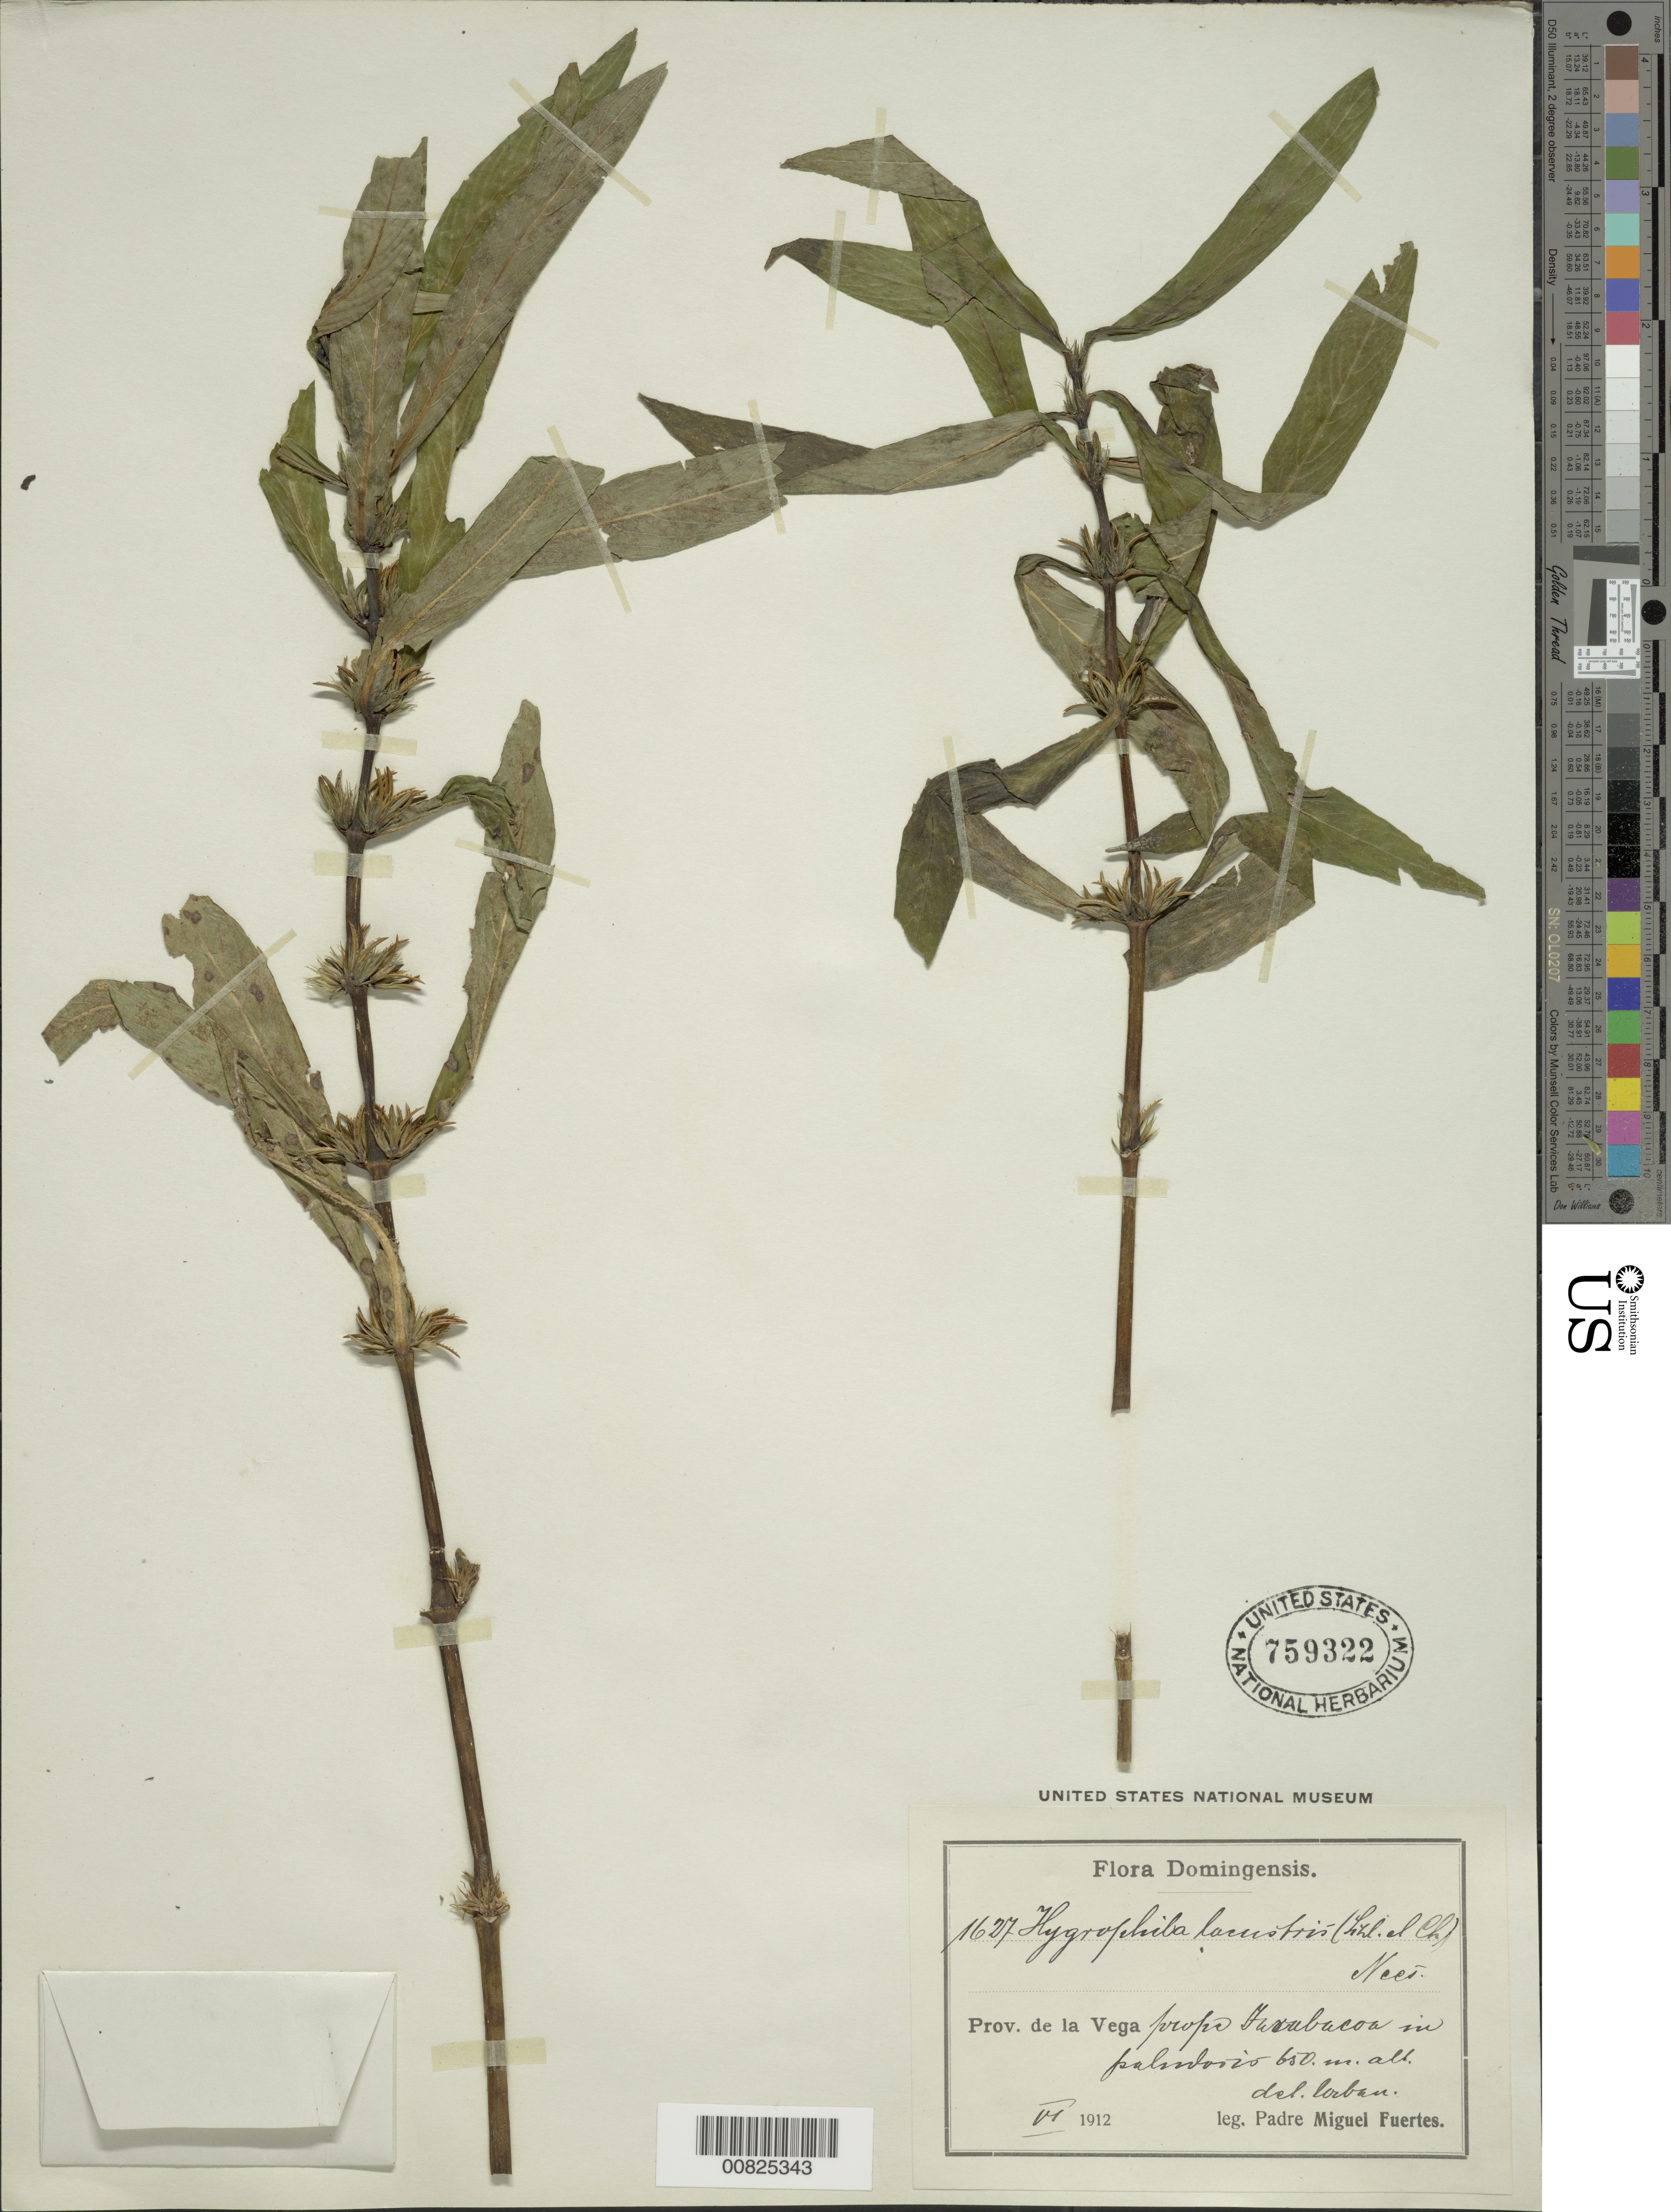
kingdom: Plantae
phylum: Tracheophyta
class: Magnoliopsida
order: Lamiales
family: Acanthaceae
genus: Hygrophila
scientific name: Hygrophila costata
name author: Nees & T. Nees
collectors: M. D. Fuertes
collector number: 1627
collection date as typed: Jun 1912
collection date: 1912-06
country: Dominican Republic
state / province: La Vega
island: Hispaniola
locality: Jarabacoa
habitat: "paludosis"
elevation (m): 650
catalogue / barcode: US 759322